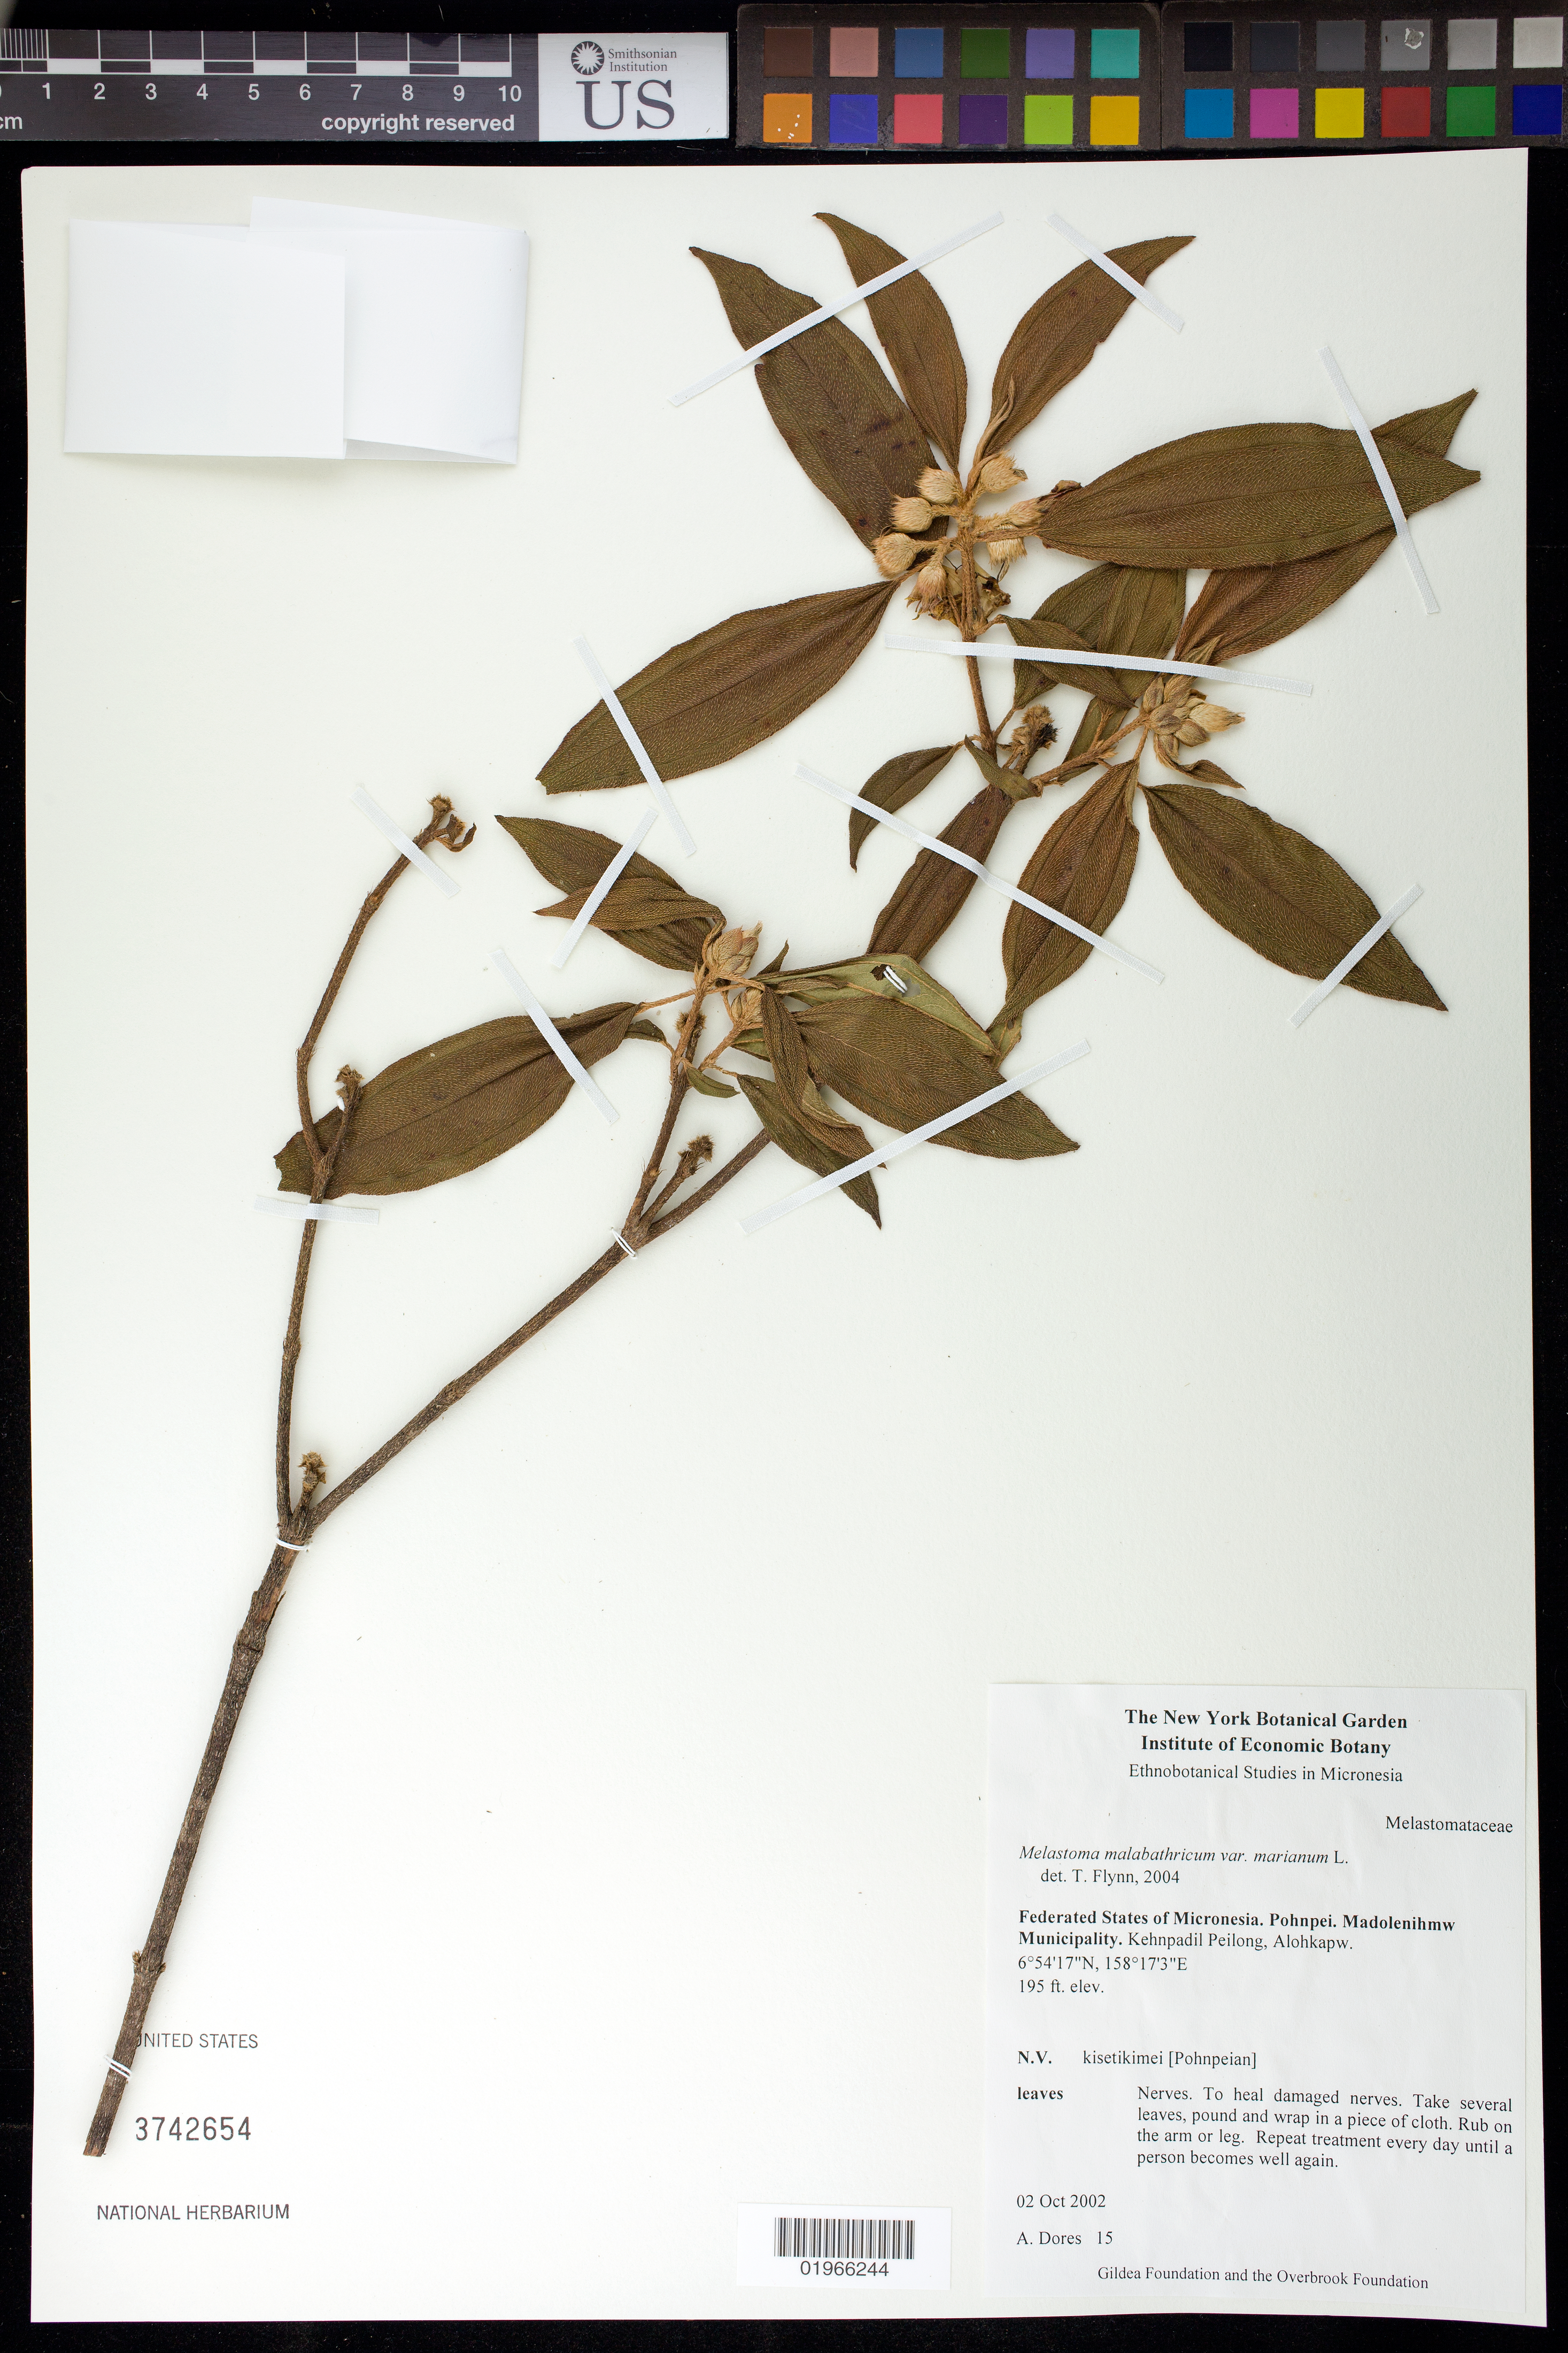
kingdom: Plantae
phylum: Tracheophyta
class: Magnoliopsida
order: Myrtales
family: Melastomataceae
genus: Melastoma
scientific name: Melastoma malabathricum var. marianum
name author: (Naudin) Fosberg & Sachet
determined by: Flynn, T. W.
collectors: A. Dores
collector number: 15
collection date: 2002-10-02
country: Micronesia, Federated States of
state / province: Pohnpei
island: Pohnpei [Ponape]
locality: Madolenihmw Municipality. Kehnpadil Peilong, Alohkapw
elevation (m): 59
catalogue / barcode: US 3742654